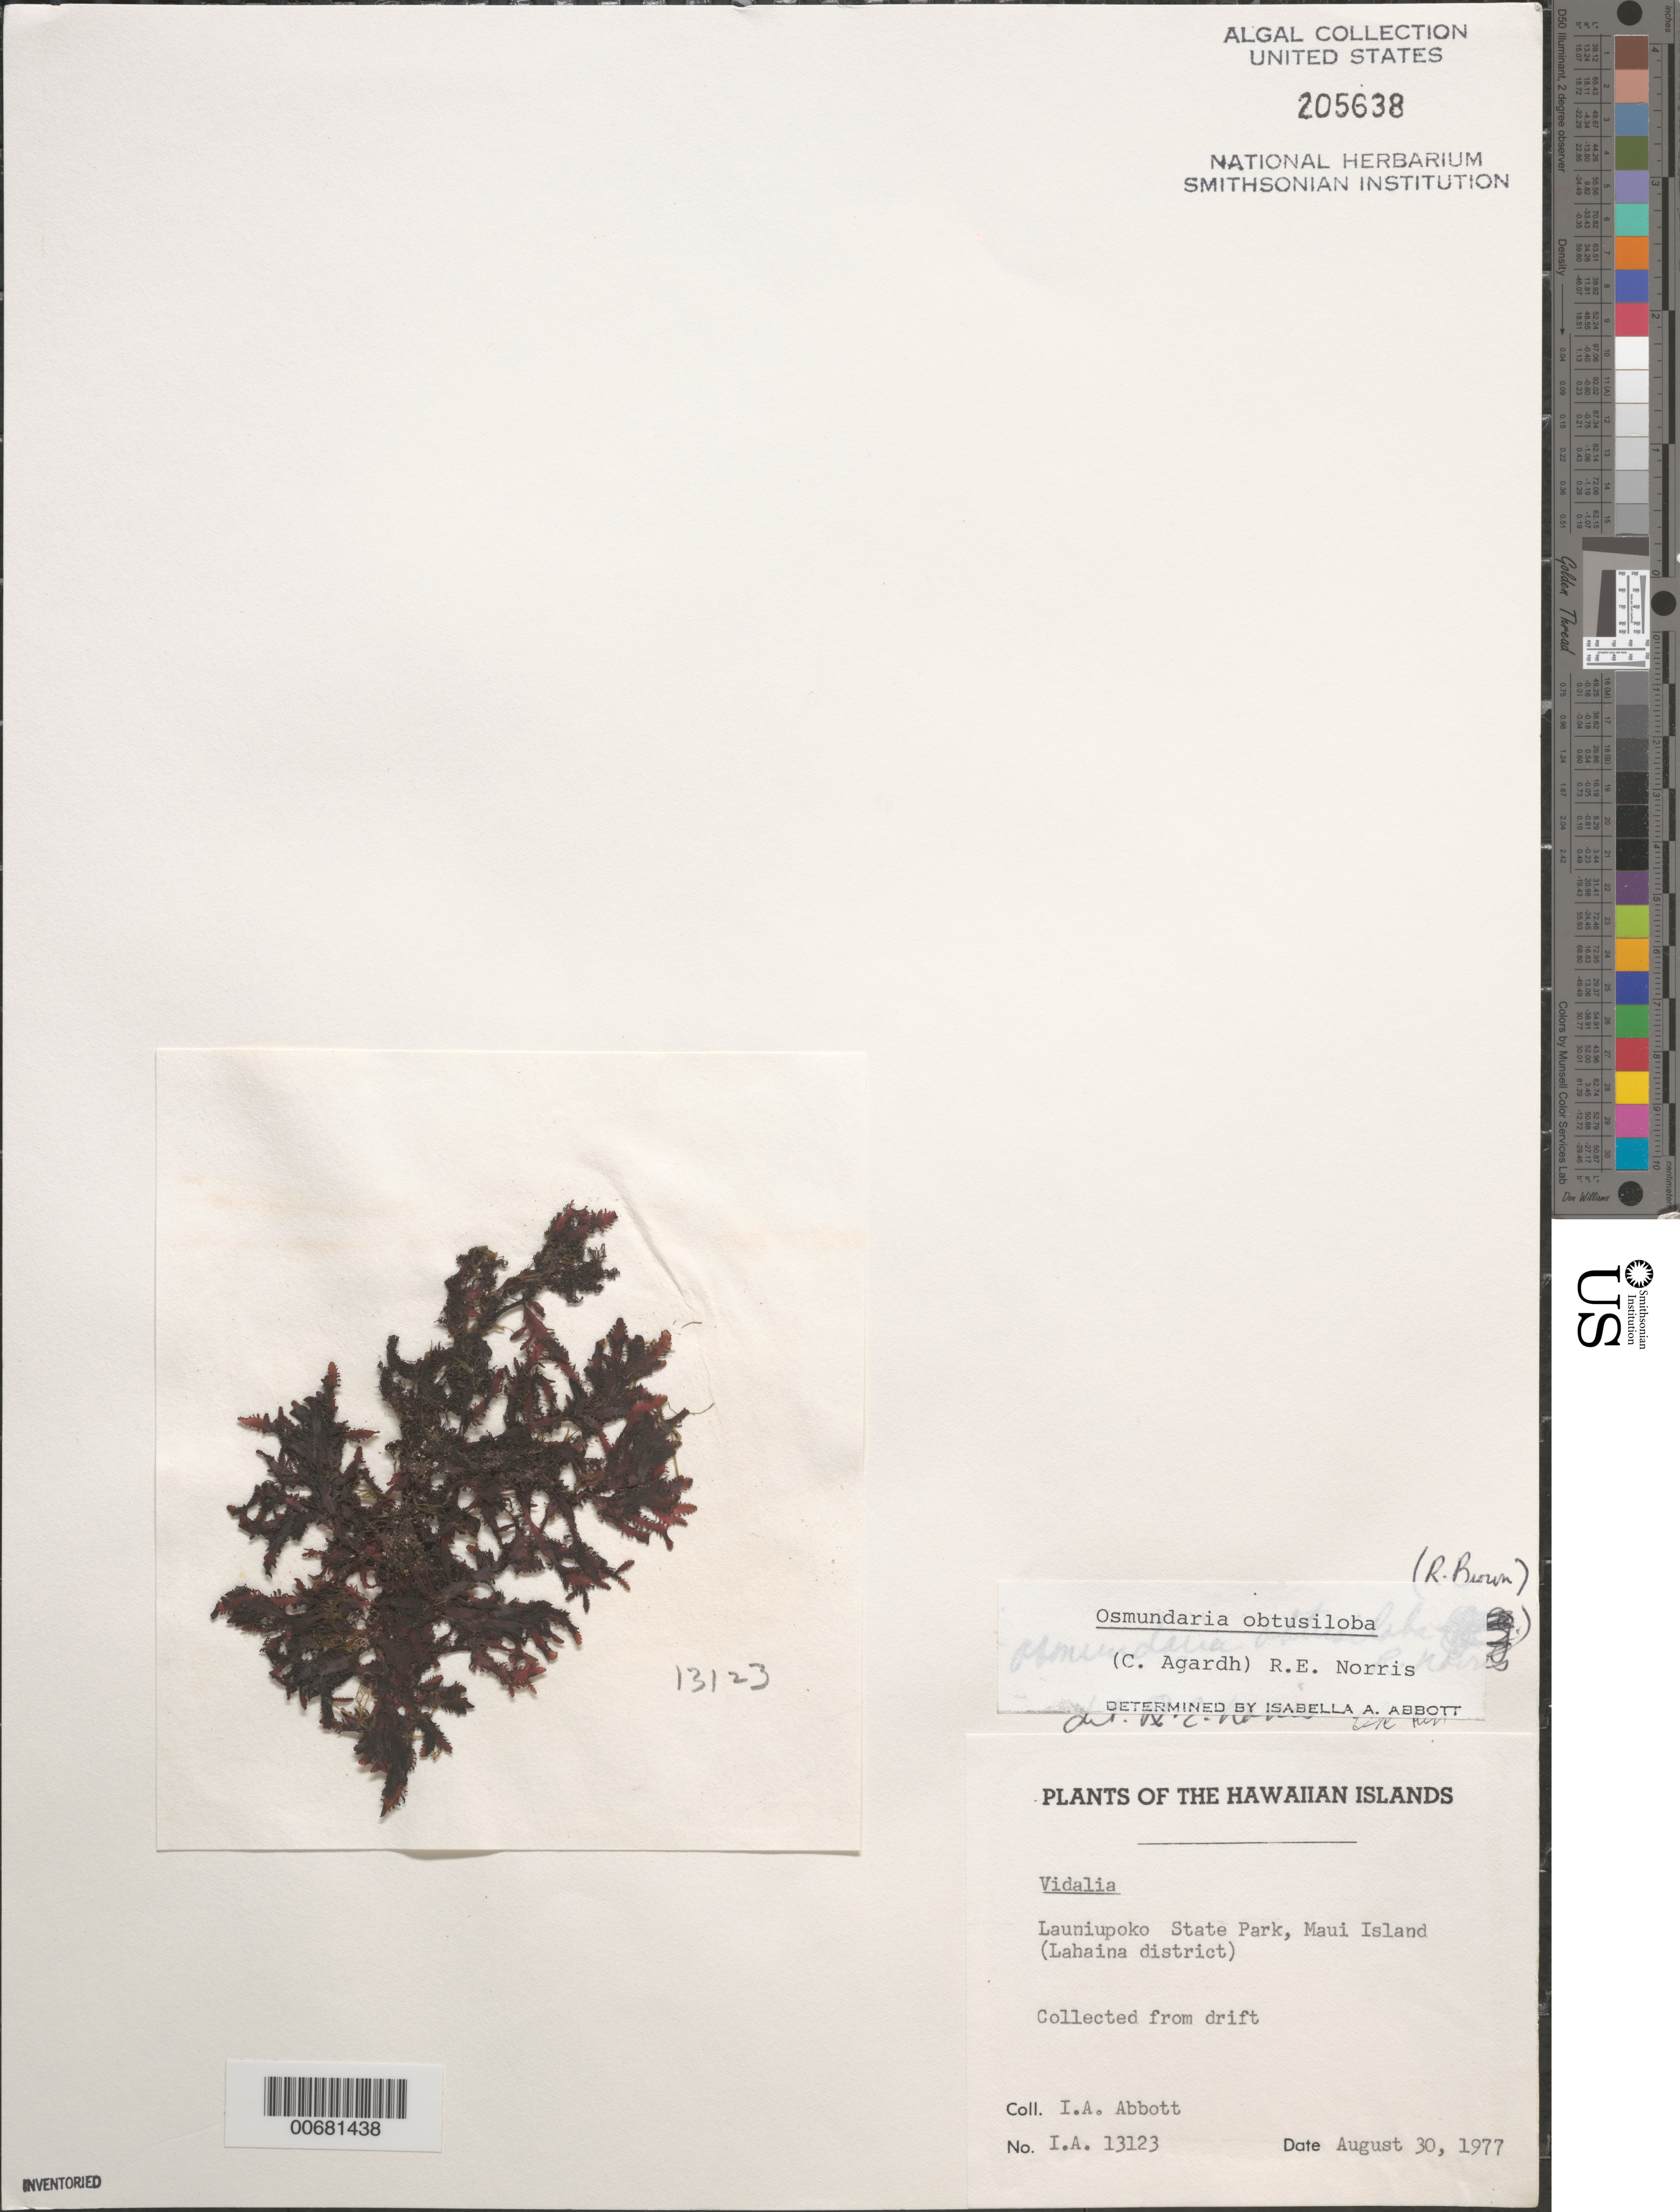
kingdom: Plantae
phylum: Rhodophyta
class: Florideophyceae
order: Ceramiales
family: Rhodomelaceae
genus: Osmundaria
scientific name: Osmundaria obtusiloba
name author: (C. Agardh) R.E. Norris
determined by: Abbott, Isabella A.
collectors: I. A. Abbott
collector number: IAA 13123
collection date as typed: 30 Aug 1977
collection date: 1977-08-30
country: United States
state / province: Hawaii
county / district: Maui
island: Maui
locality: Launiupoko State Park, Lahaina District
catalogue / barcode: US 205638